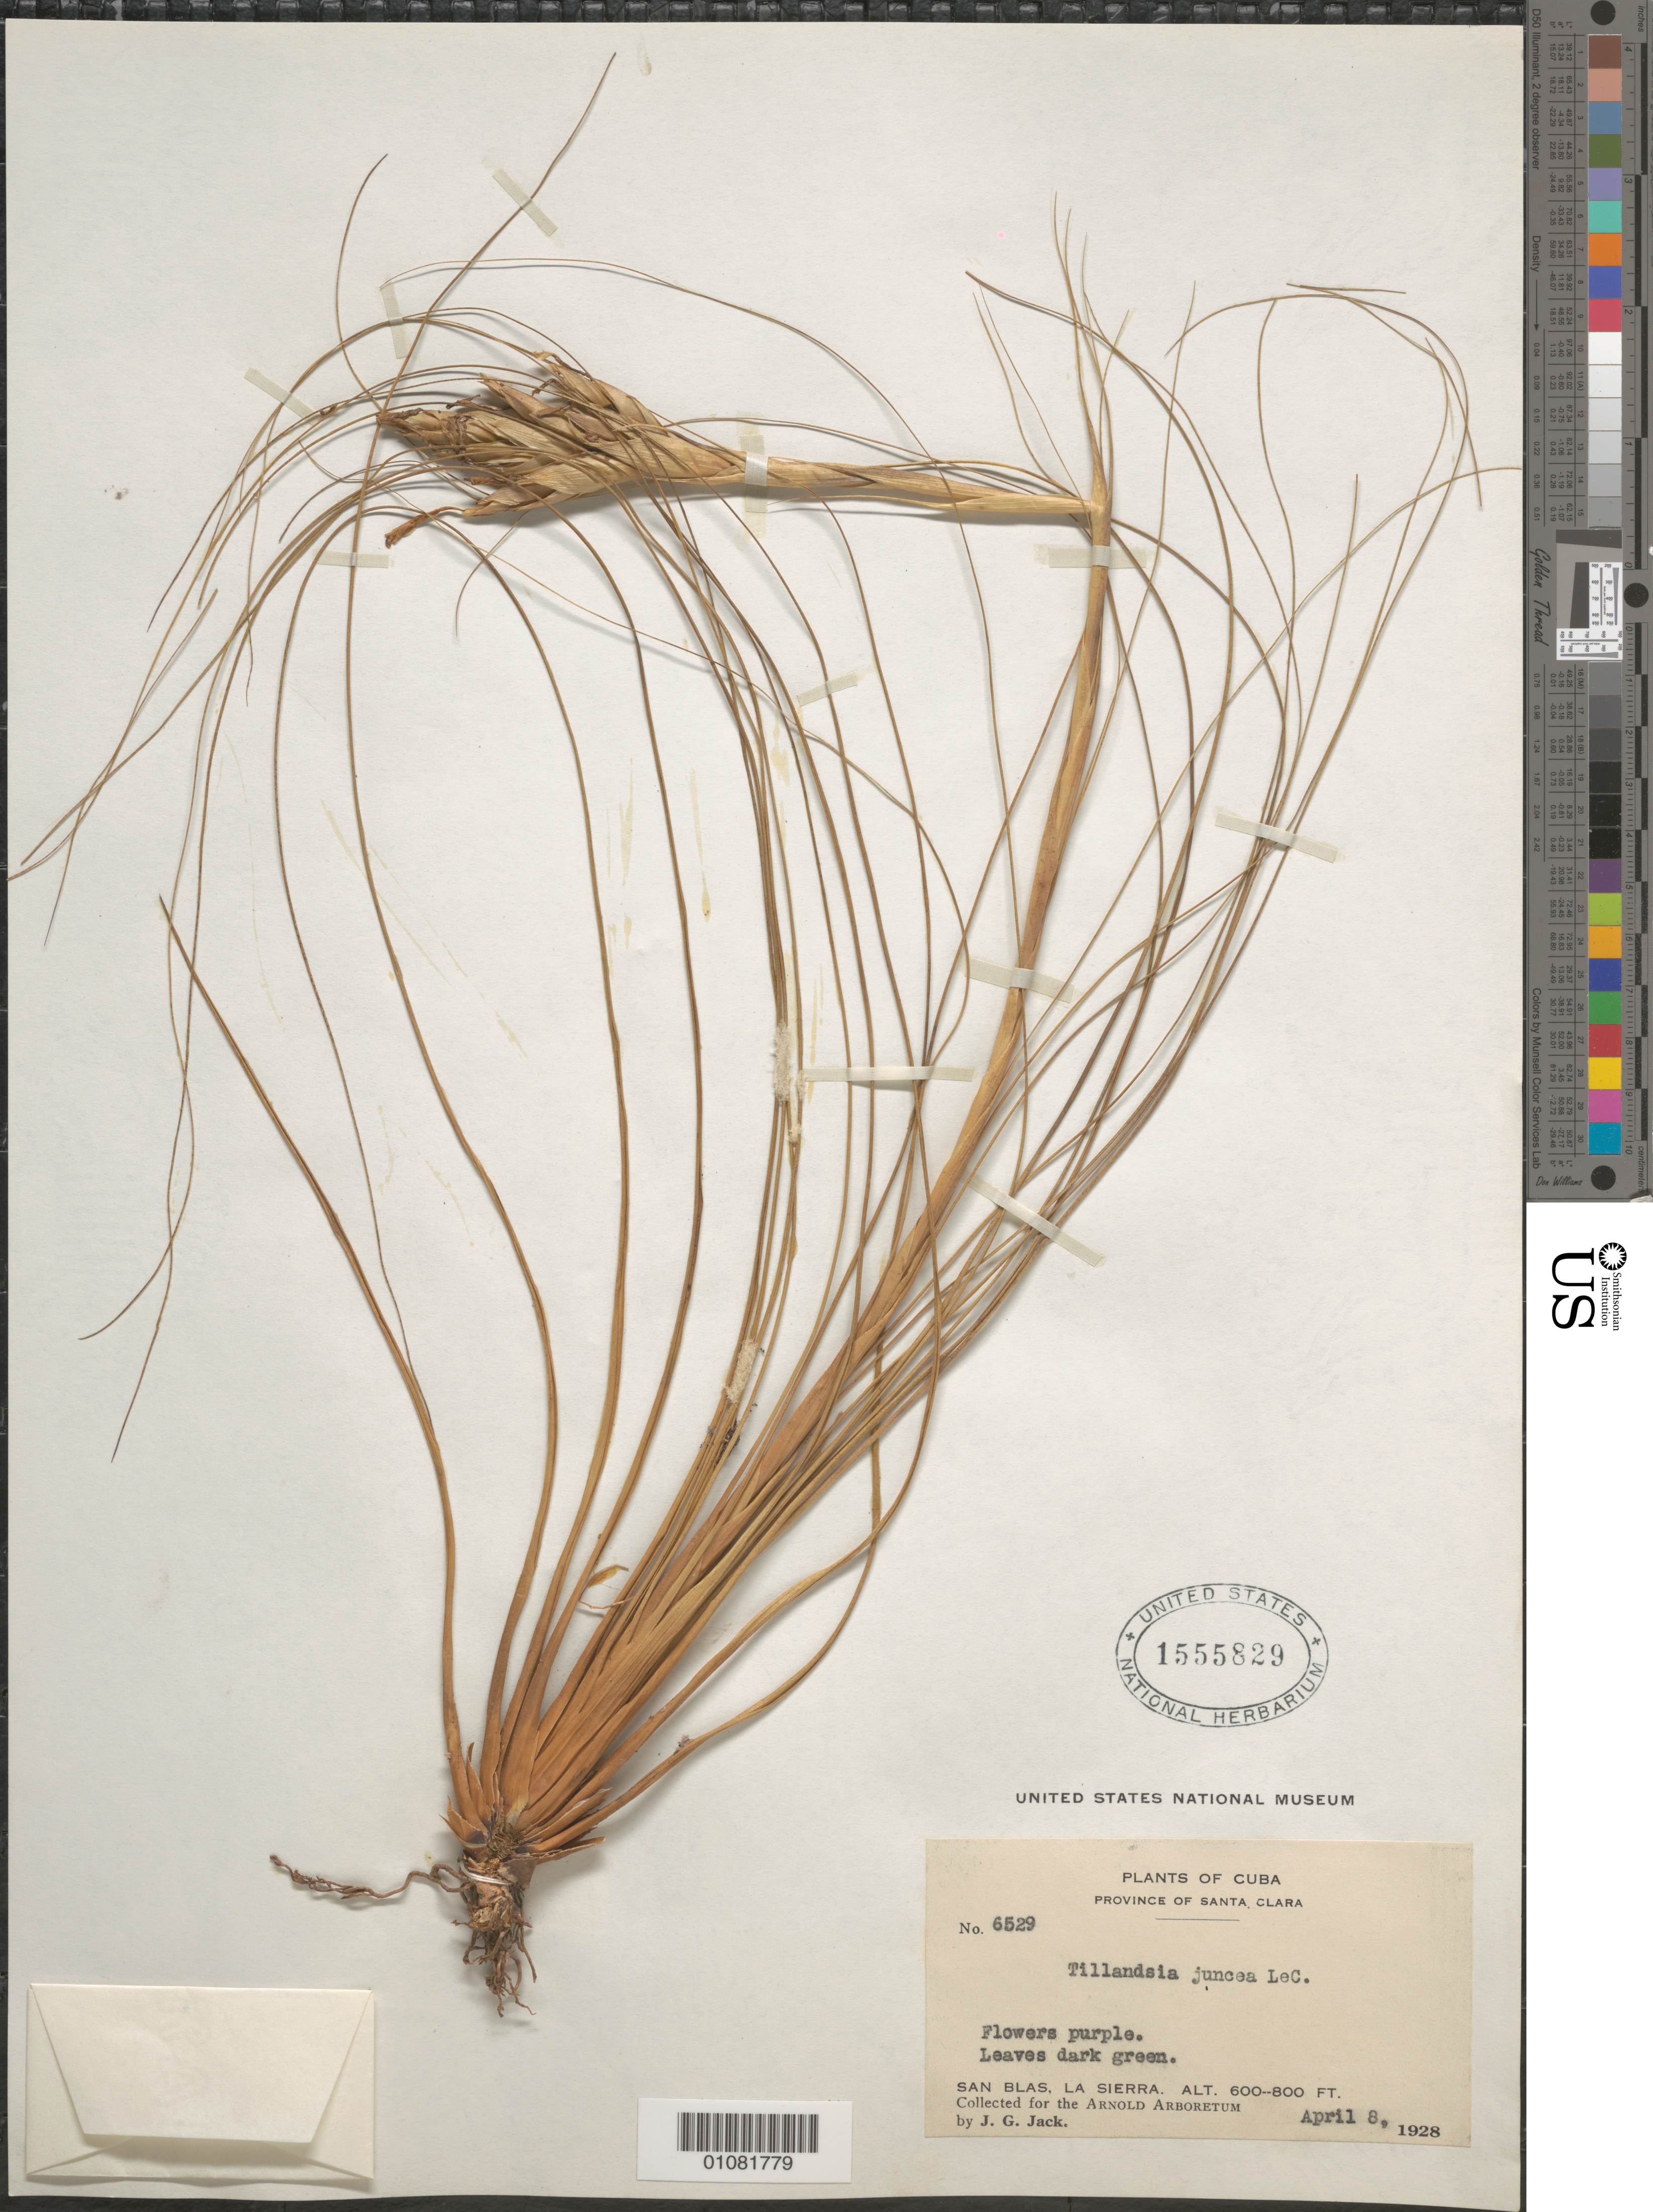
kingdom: Plantae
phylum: Tracheophyta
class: Liliopsida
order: Poales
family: Bromeliaceae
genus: Tillandsia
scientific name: Tillandsia juncea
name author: (Ruiz & Pav.) Poir.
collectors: J. G. Jack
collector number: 6529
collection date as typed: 08 Apr 1928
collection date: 1928-04-08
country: Cuba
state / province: Matanzas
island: Cuba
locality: San Blas, La Sierra, Santa Clara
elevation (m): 183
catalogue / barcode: US 1555829